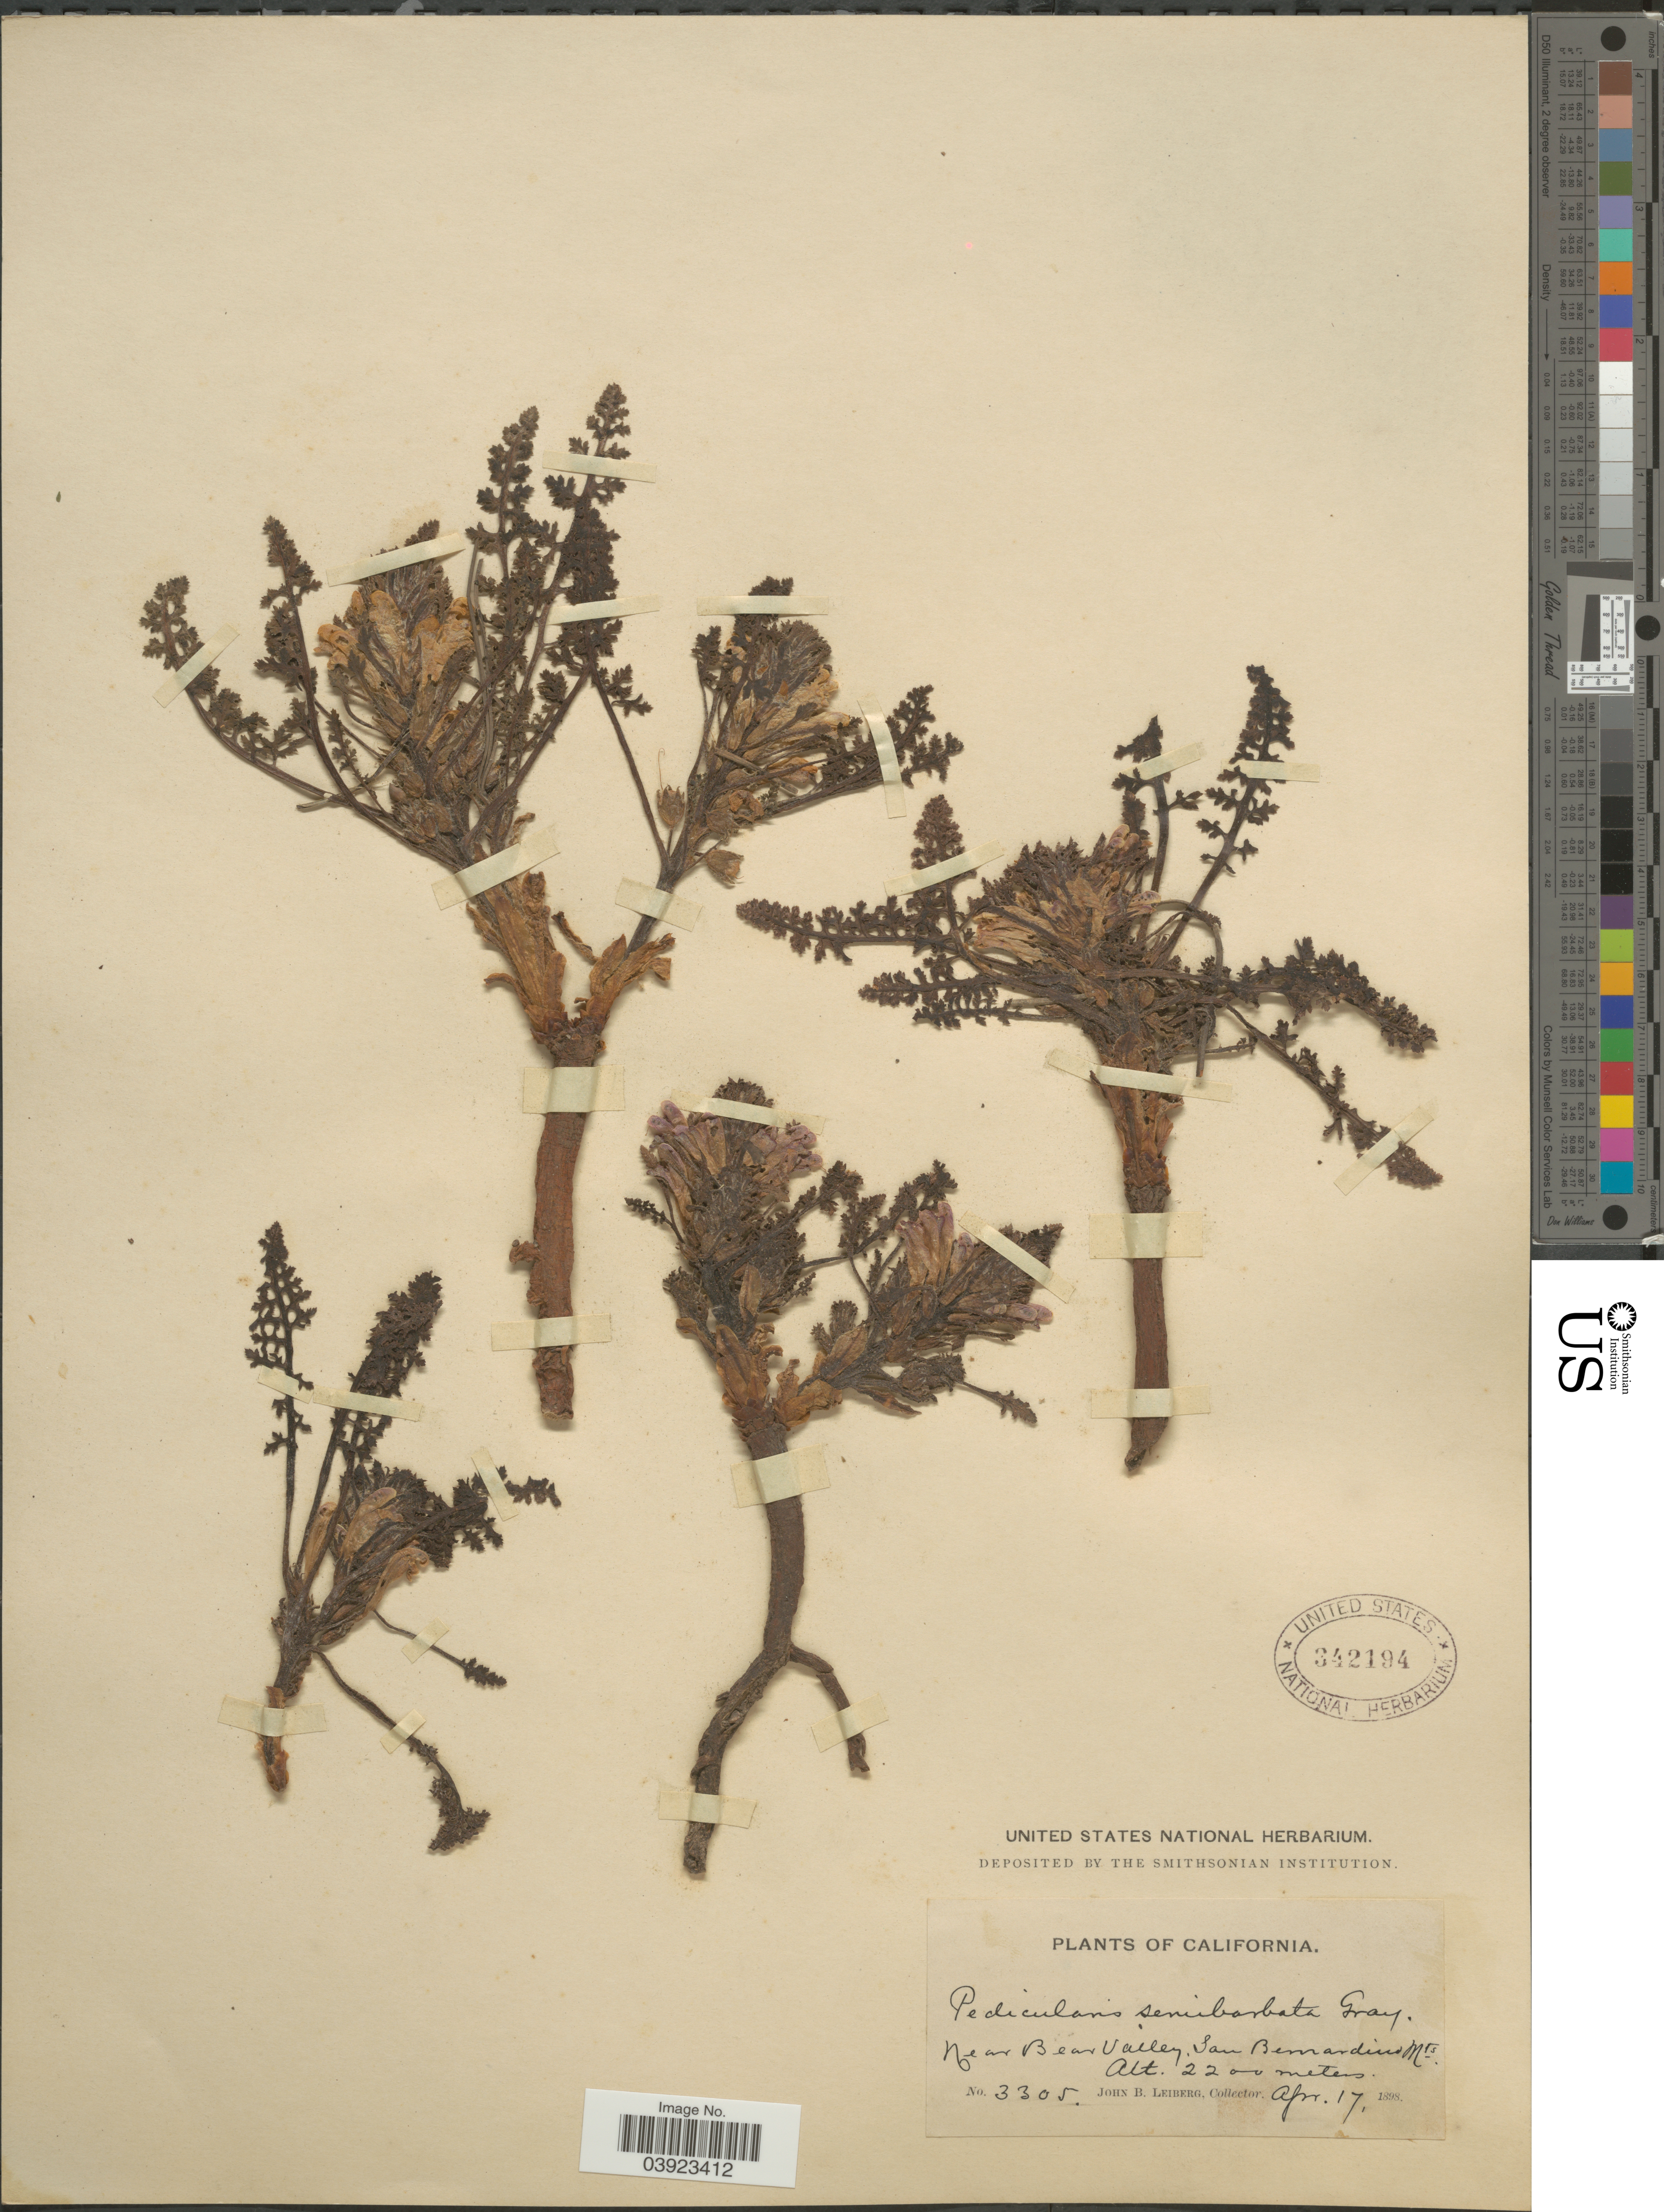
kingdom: Plantae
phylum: Tracheophyta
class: Magnoliopsida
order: Lamiales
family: Orobanchaceae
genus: Pedicularis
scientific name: Pedicularis semibarbata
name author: A. Gray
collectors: J. B. Leiberg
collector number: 3305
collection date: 1898-04-17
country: United States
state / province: California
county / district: San Bernardino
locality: Near Bear Valley, San Bernardino Mts.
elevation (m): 2200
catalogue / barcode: US 342194